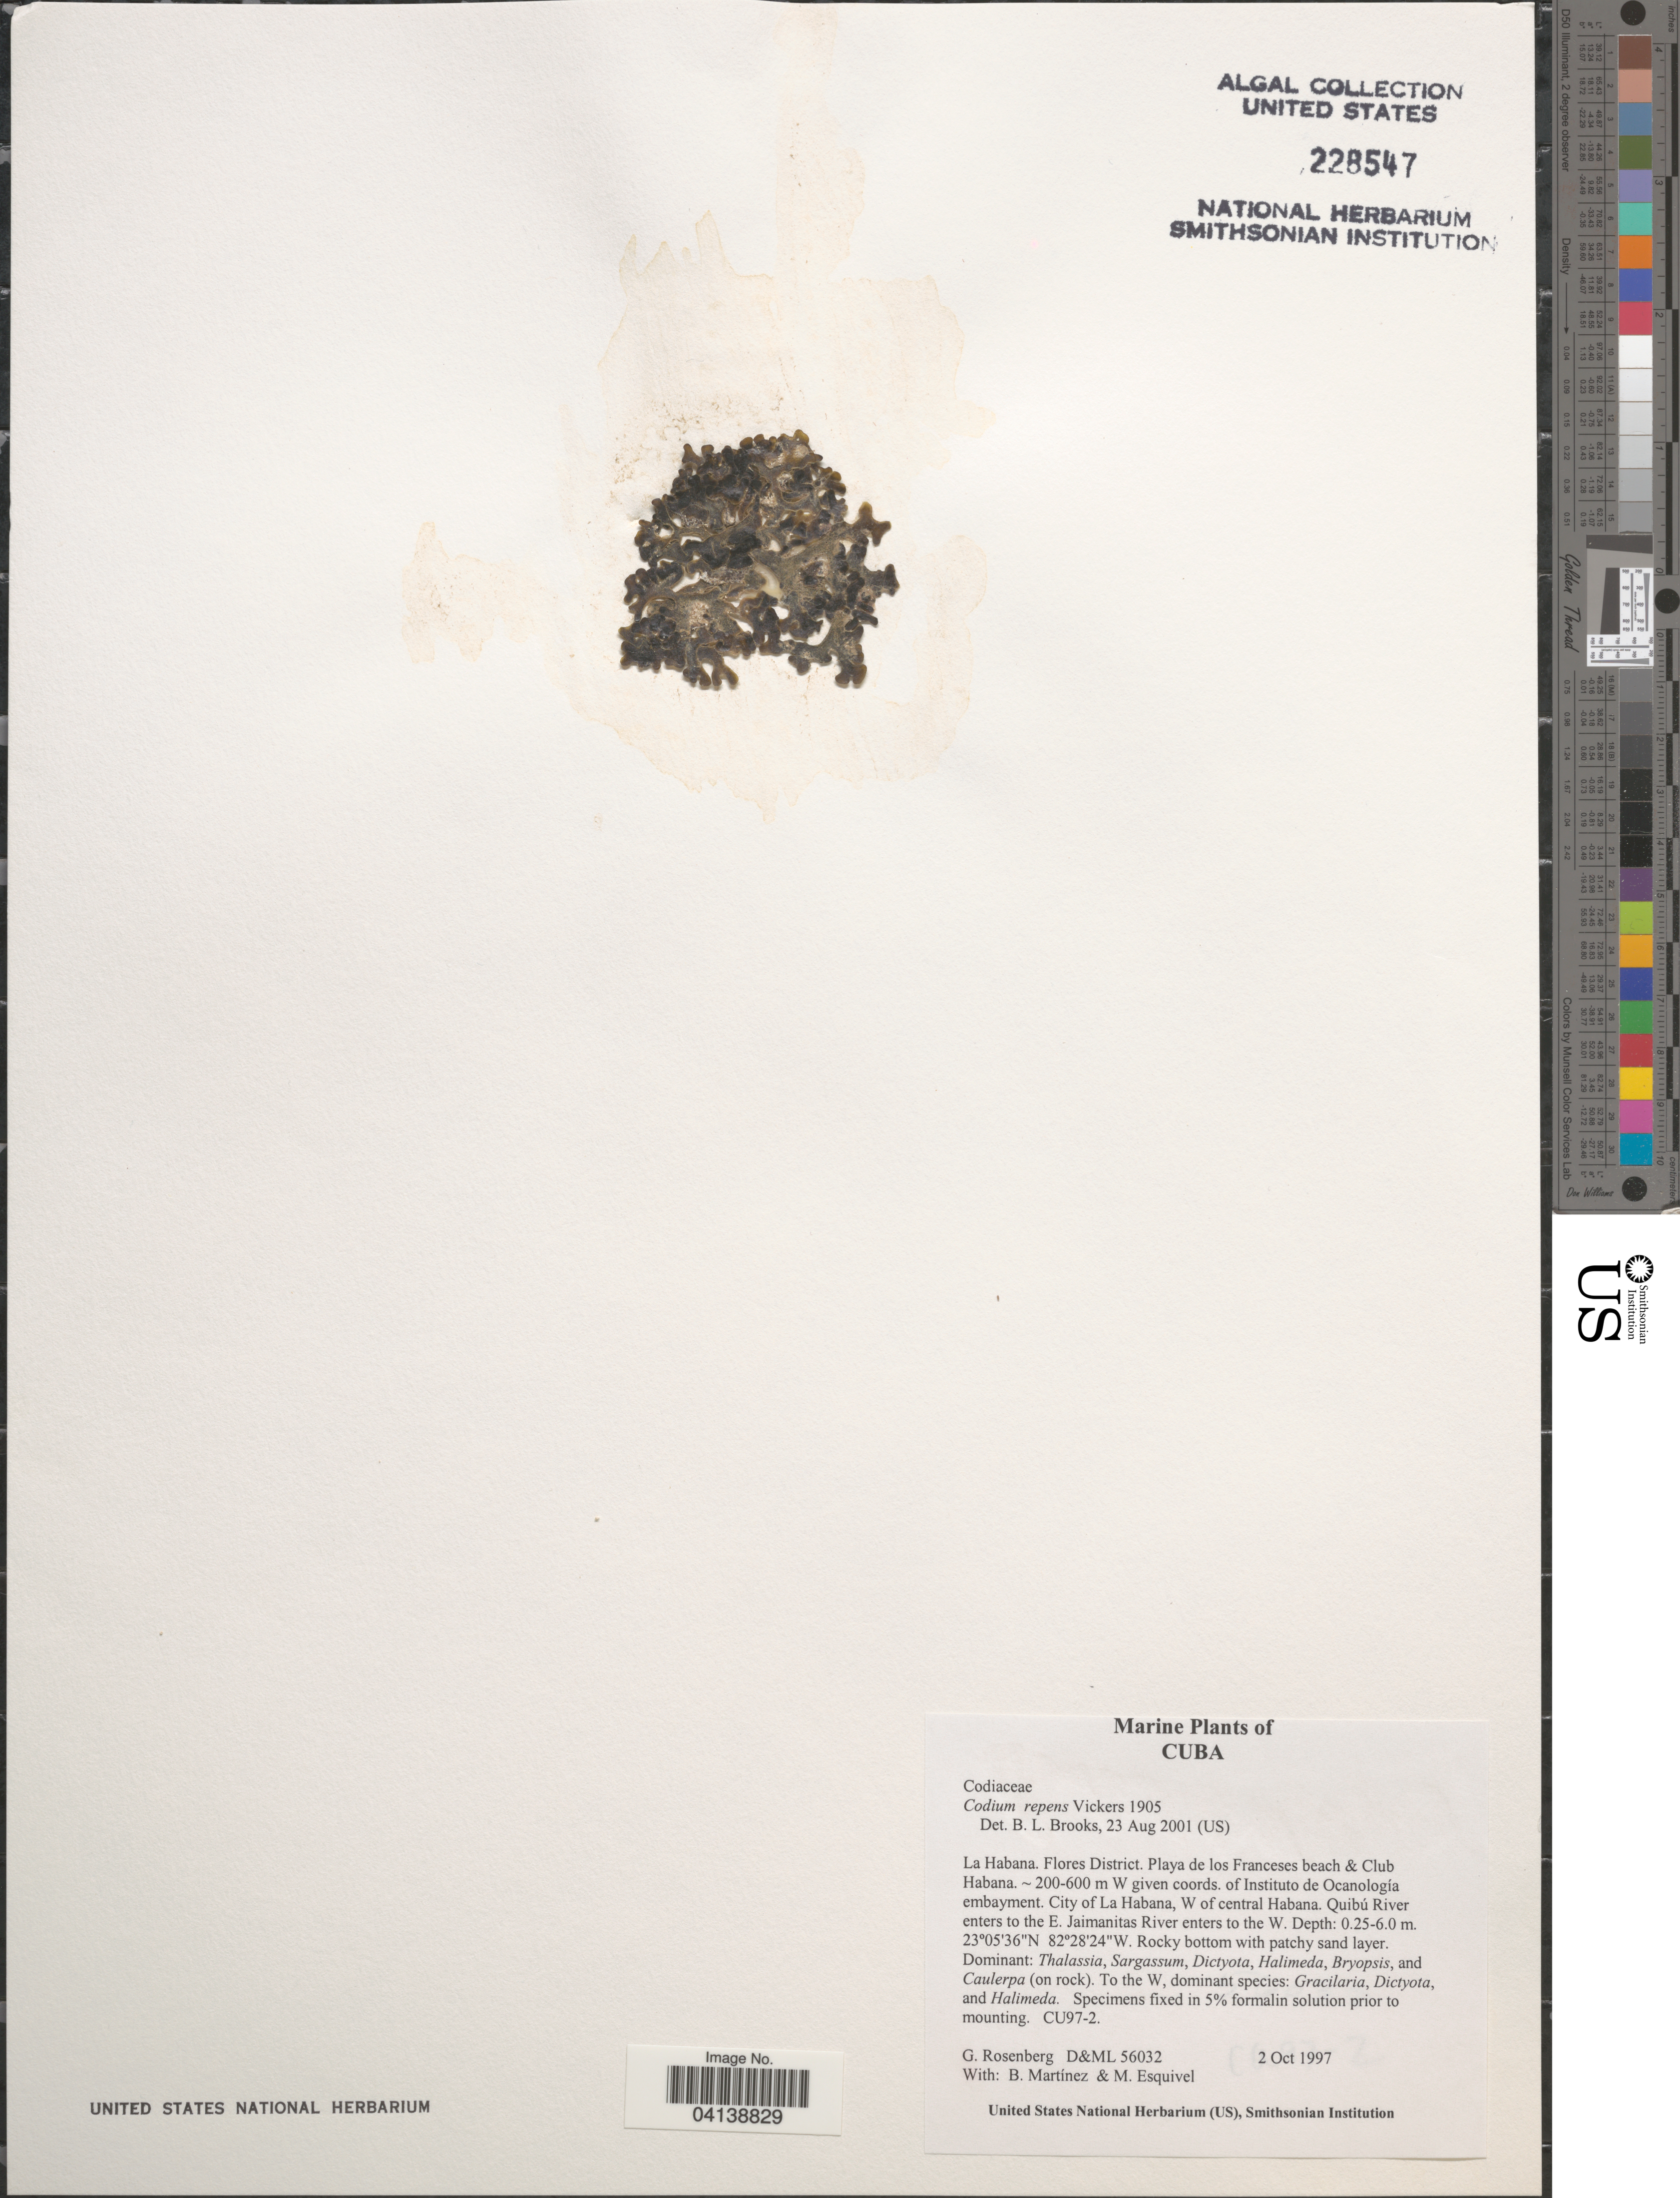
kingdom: Plantae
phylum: Chlorophyta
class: Ulvophyceae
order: Bryopsidales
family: Codiaceae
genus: Codium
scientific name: Codium repens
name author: P. Crouan & H. Crouan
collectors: G. Rosenberg, B. Martinez & M. Esquivel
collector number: D&ML56032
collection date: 1997-10-02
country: Cuba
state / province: La Habana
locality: Flores District. Playa de los Franceses beach & Club Habana. W given coords. of Instituto de Oceanología embayment. City of La Habana, W of central Havana. Quibú River enters to the E. Jaimanitas River enters to the W.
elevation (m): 200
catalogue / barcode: US 228547